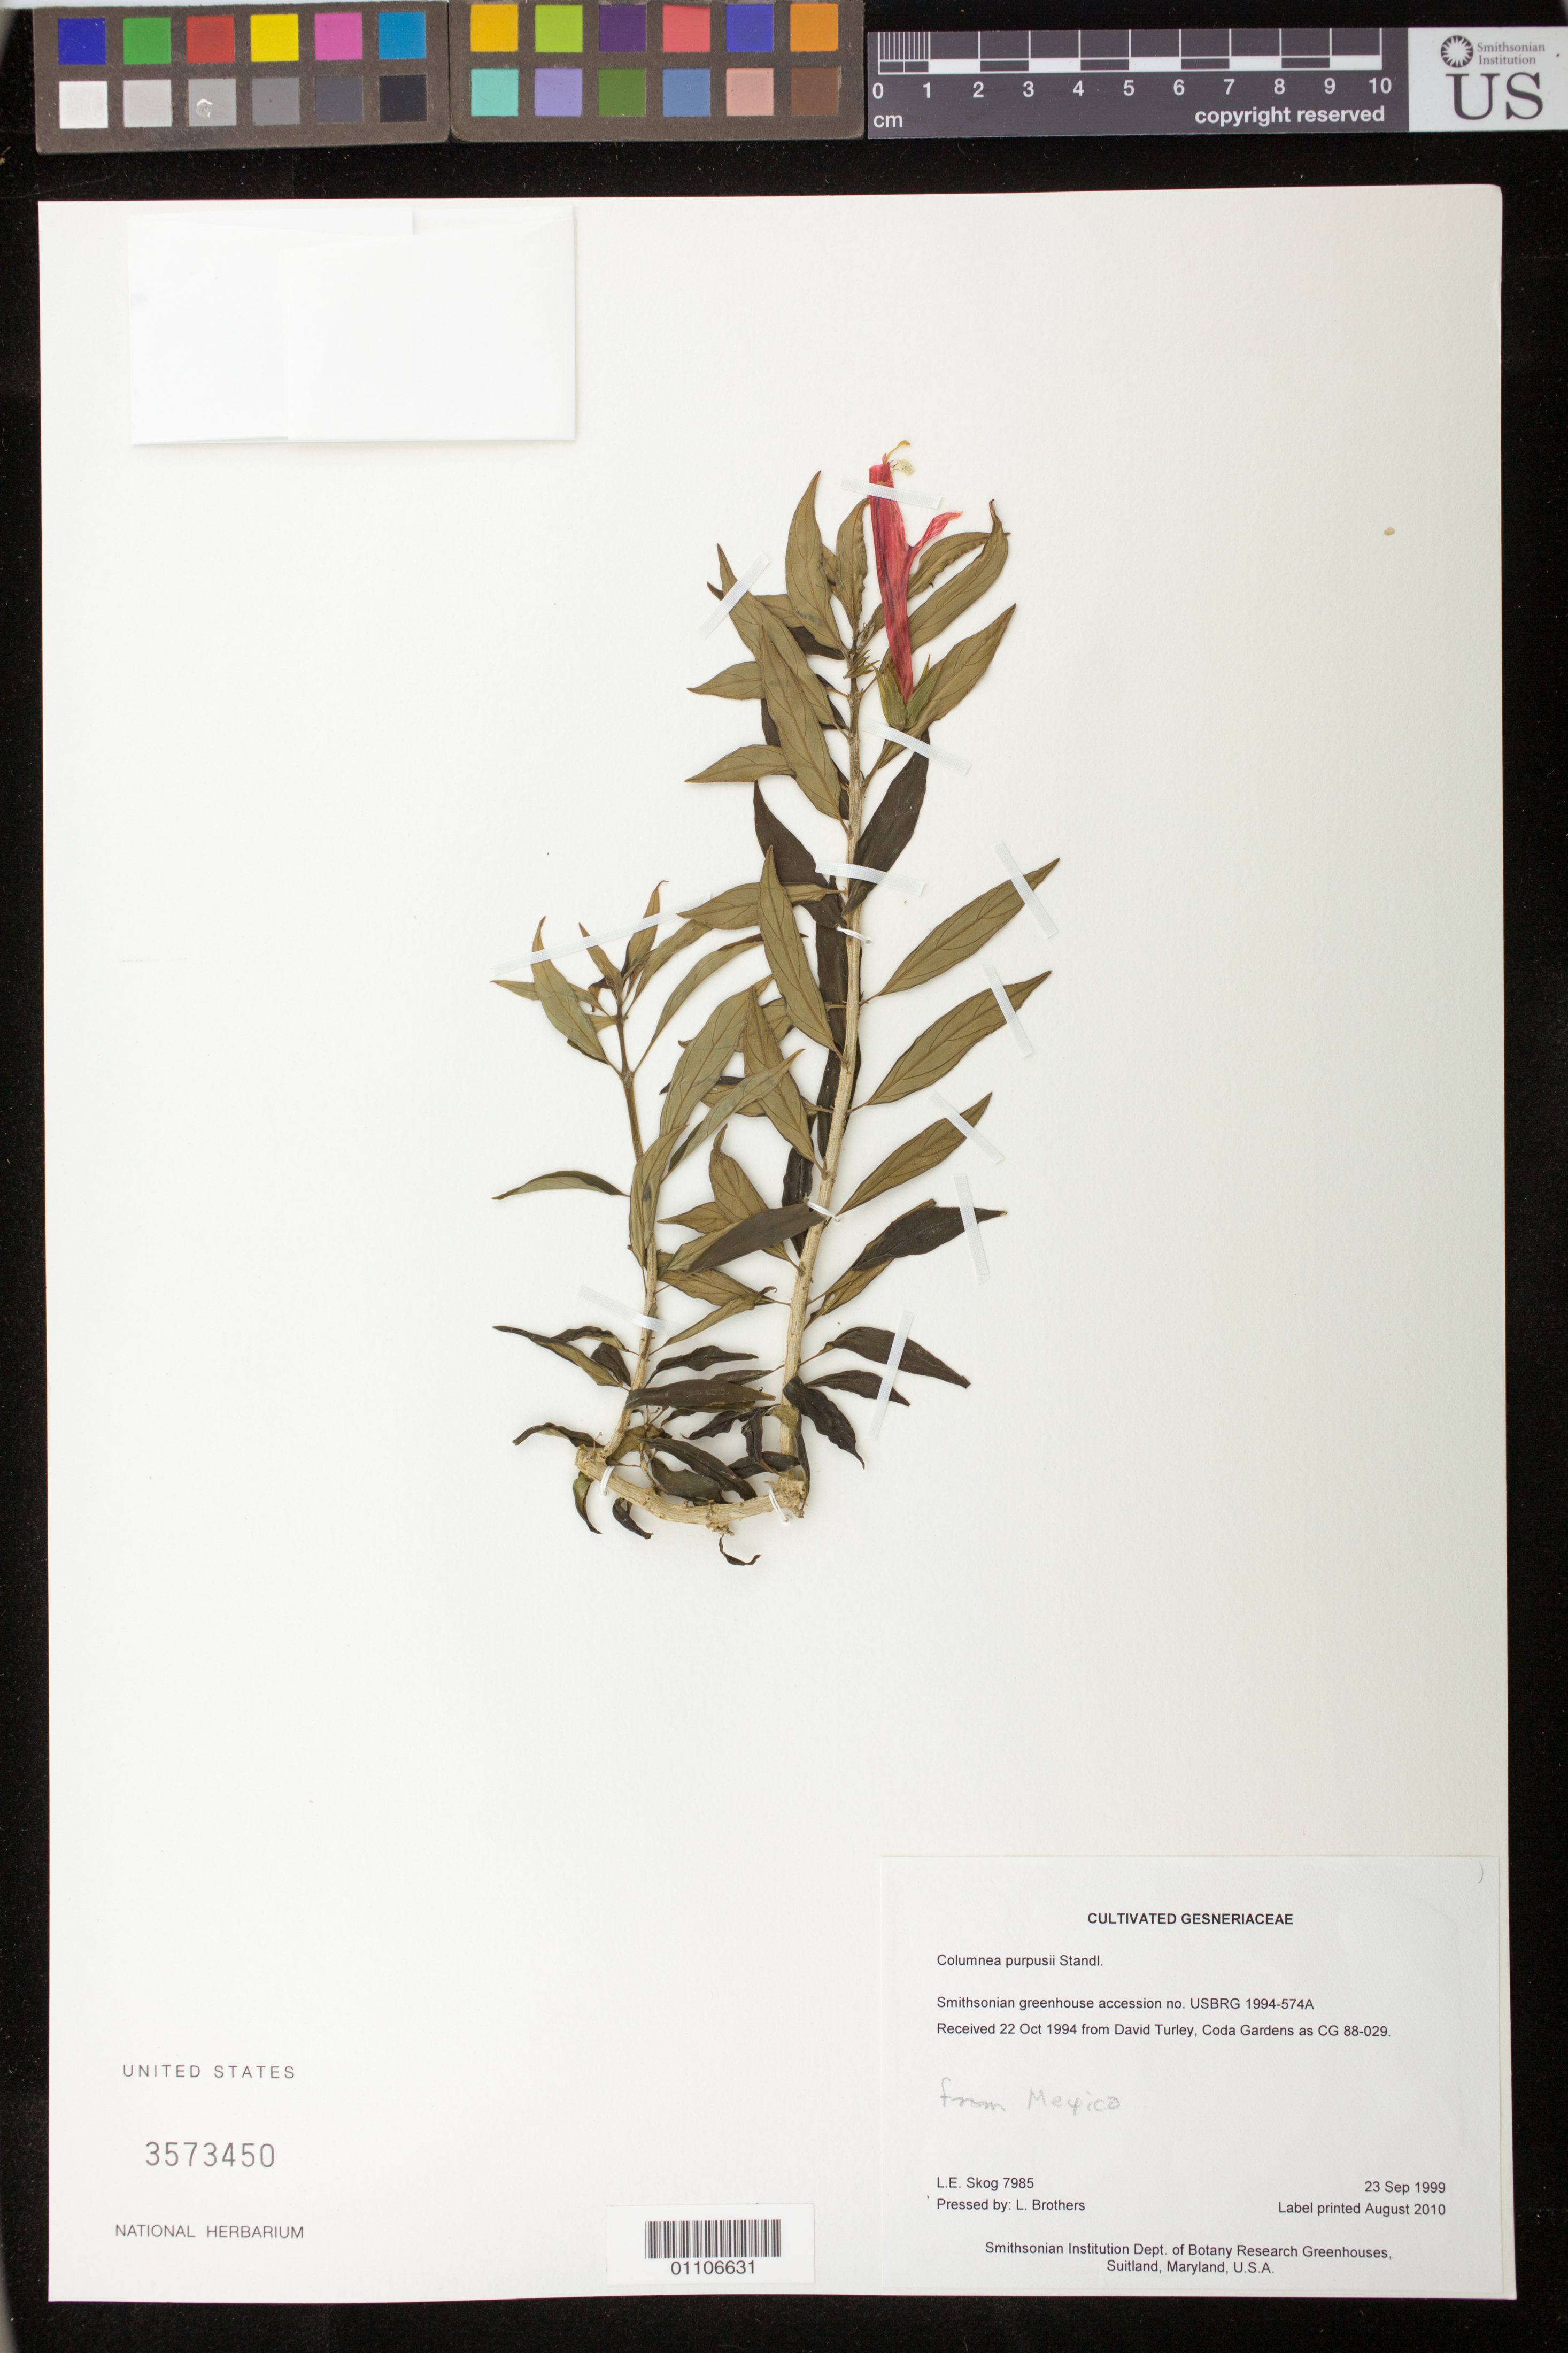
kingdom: Plantae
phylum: Tracheophyta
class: Magnoliopsida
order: Lamiales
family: Gesneriaceae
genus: Columnea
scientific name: Columnea purpusii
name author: Standl.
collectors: L. E. Skog & L. Brothers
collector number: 7985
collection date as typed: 23 Sep 1999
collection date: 1999-09-23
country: United States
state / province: Maryland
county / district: Prince George's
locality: Smithsonian Institution Dept. of Botany Research Greenhouses, Suitland, Maryland, U.S.A.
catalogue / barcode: US 3573450